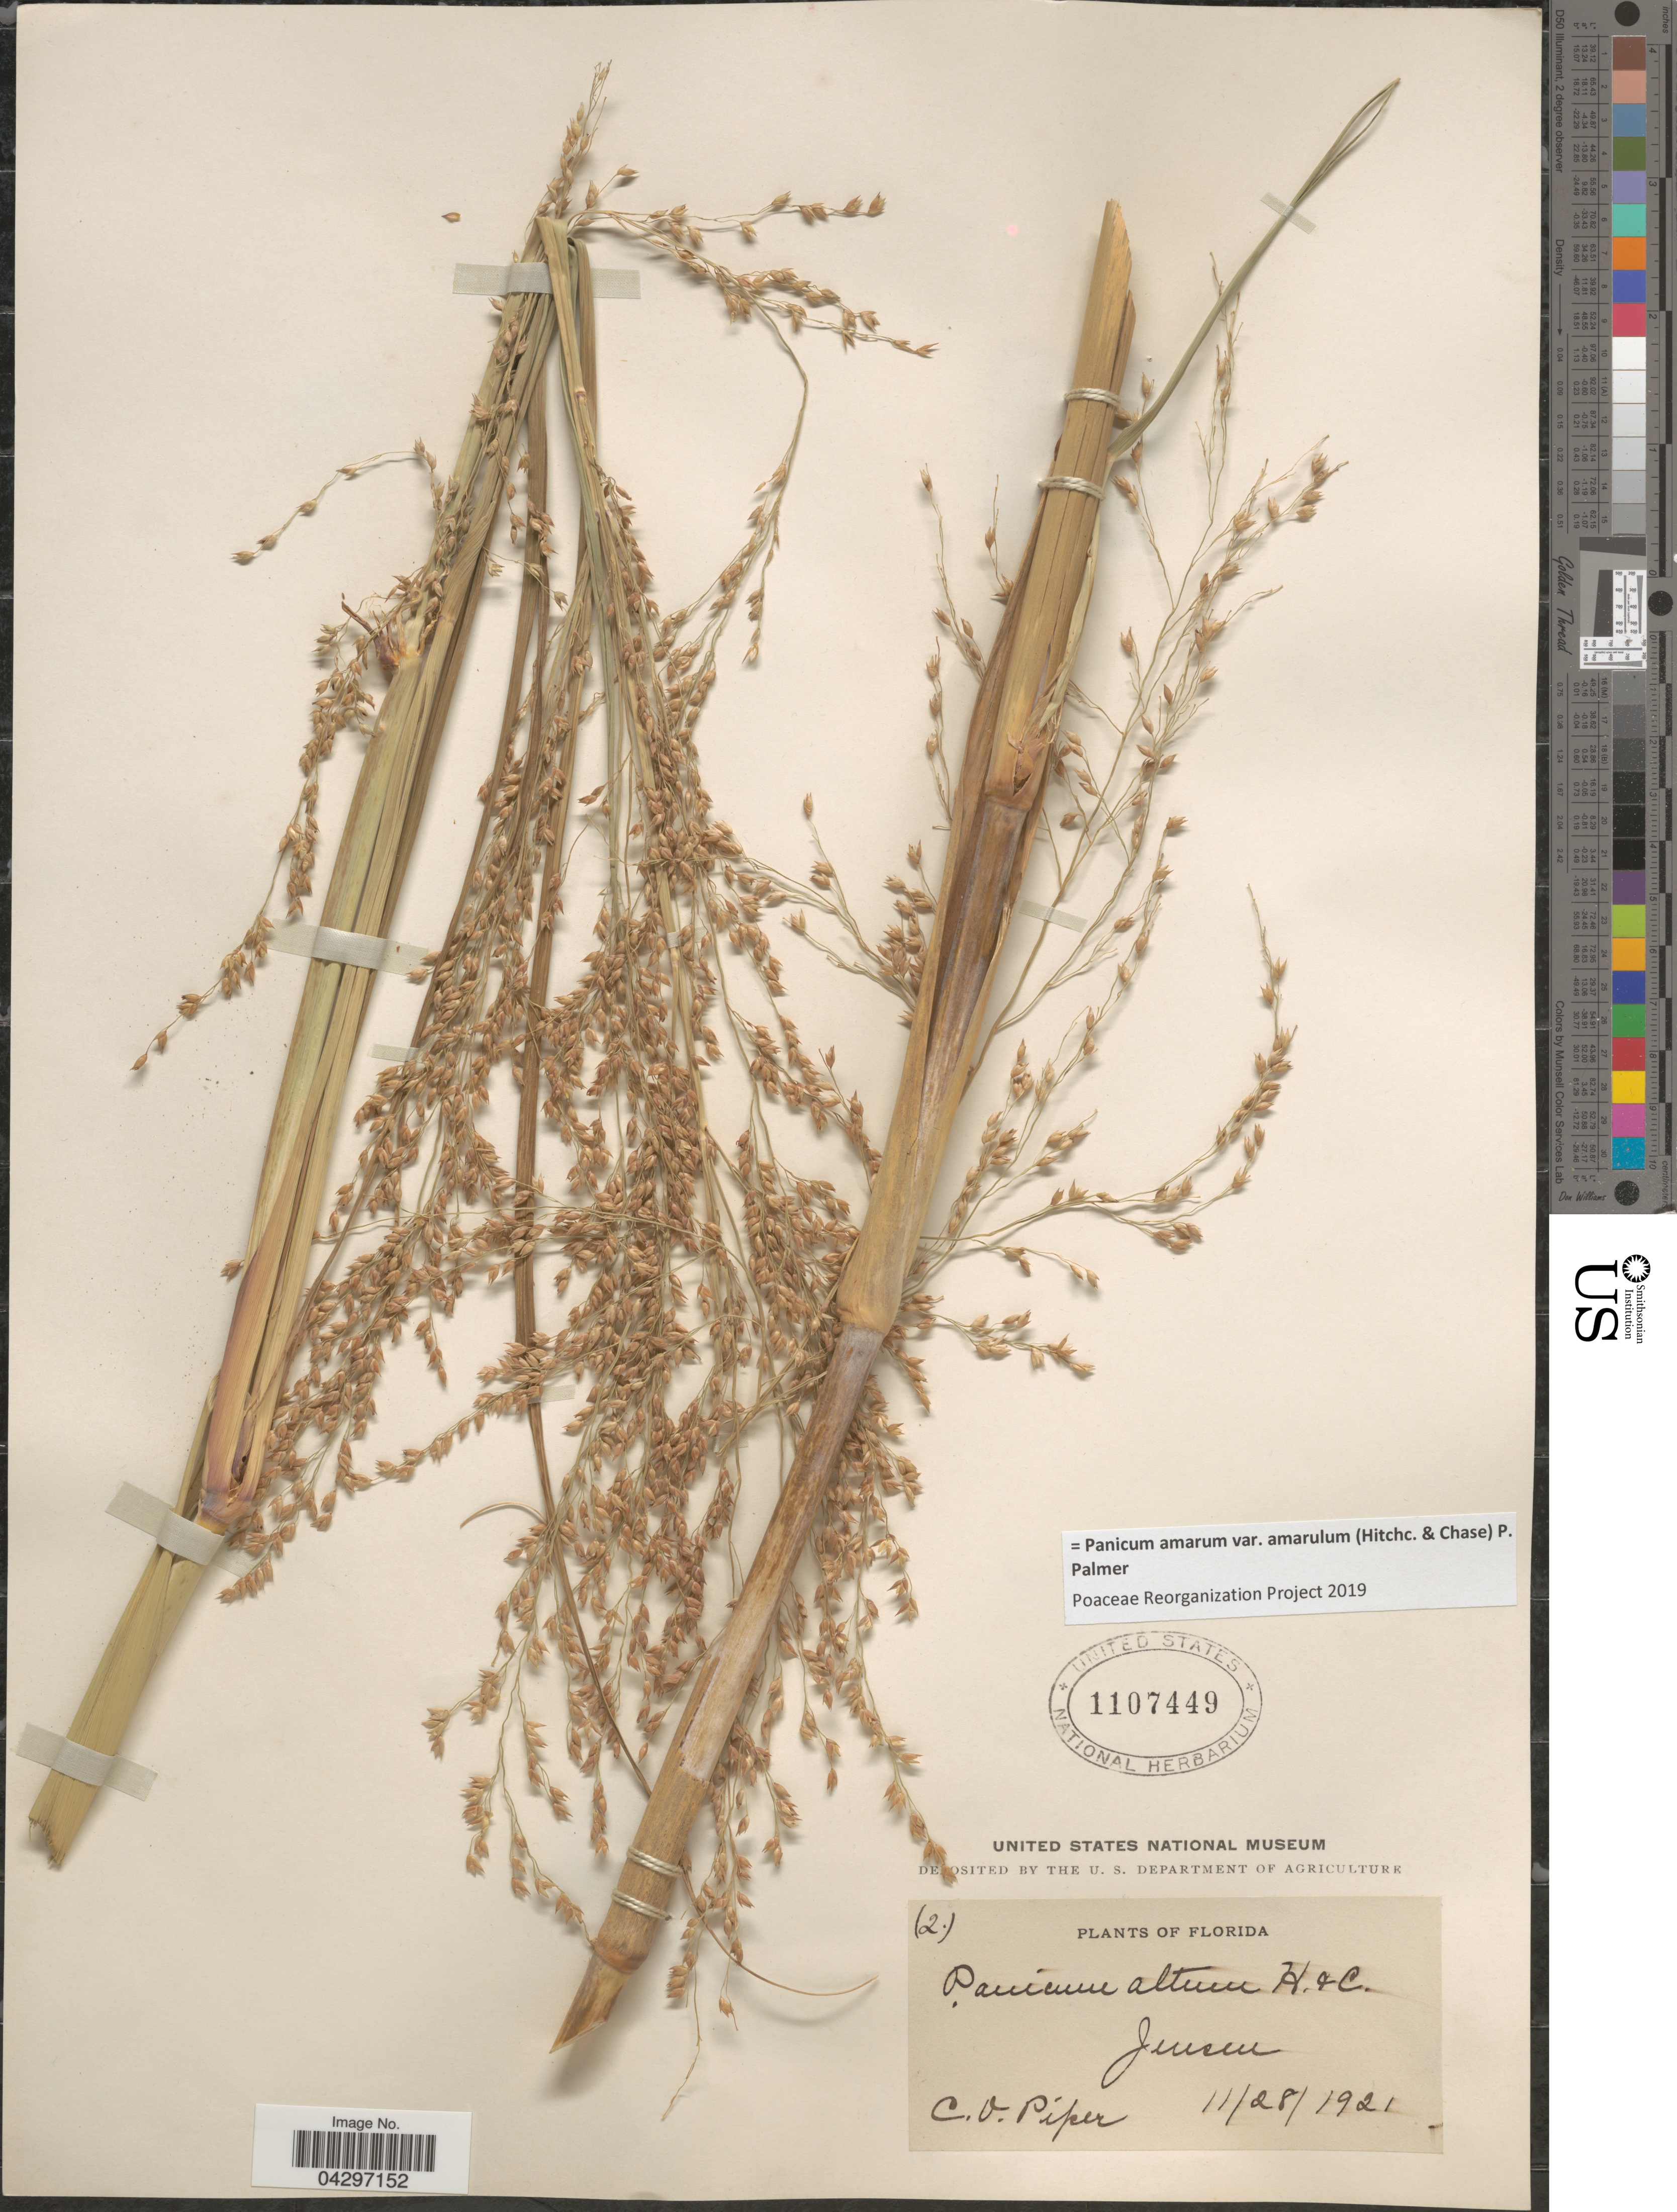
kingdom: Plantae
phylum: Tracheophyta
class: Liliopsida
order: Poales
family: Poaceae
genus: Panicum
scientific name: Panicum amarum var. amarulum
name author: (Hitchc. & Chase) Freckmann & Lelong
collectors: C. V. Piper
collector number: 2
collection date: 1921-11-28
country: United States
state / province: Florida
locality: Jensen.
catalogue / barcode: US 1107449